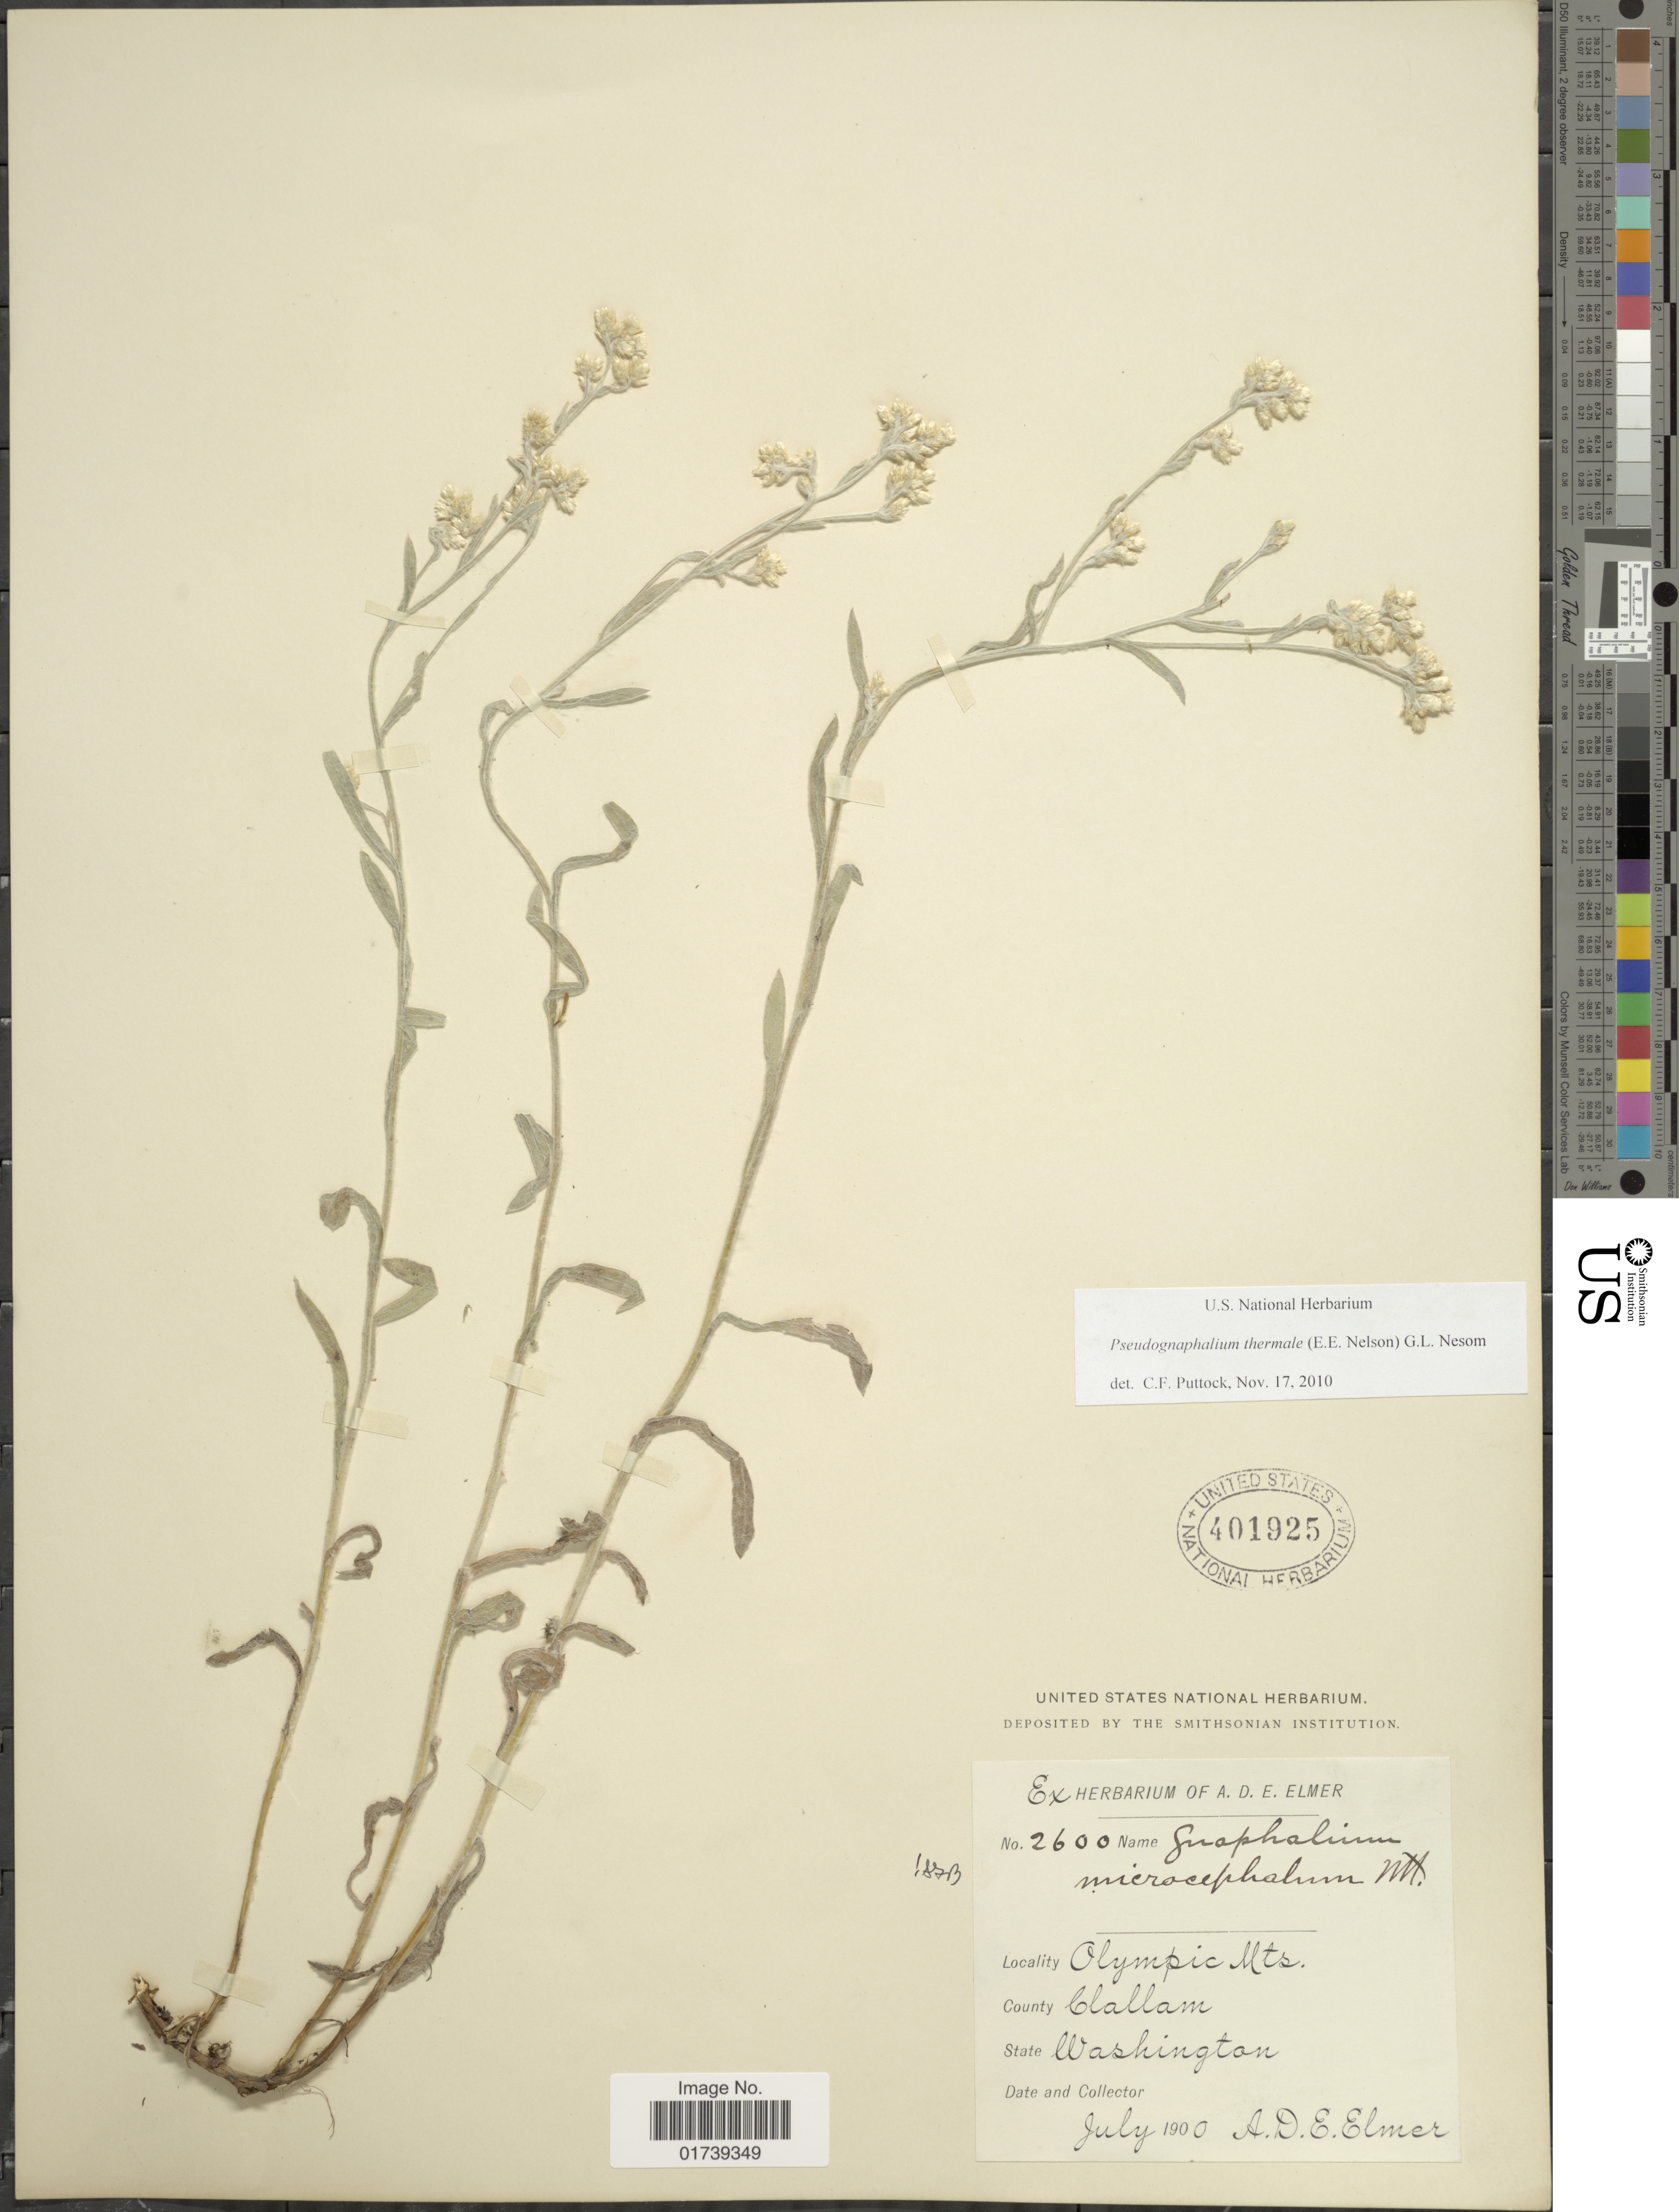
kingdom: Plantae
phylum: Tracheophyta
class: Magnoliopsida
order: Asterales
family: Asteraceae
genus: Pseudognaphalium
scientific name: Pseudognaphalium thermale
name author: (E.E. Nelson) G.L. Nesom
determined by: Puttock, Christopher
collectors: A. D. E. Elmer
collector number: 2600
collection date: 1900-07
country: United States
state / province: Washington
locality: Plympic Mts, Glallam, Washington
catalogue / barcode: US 401925